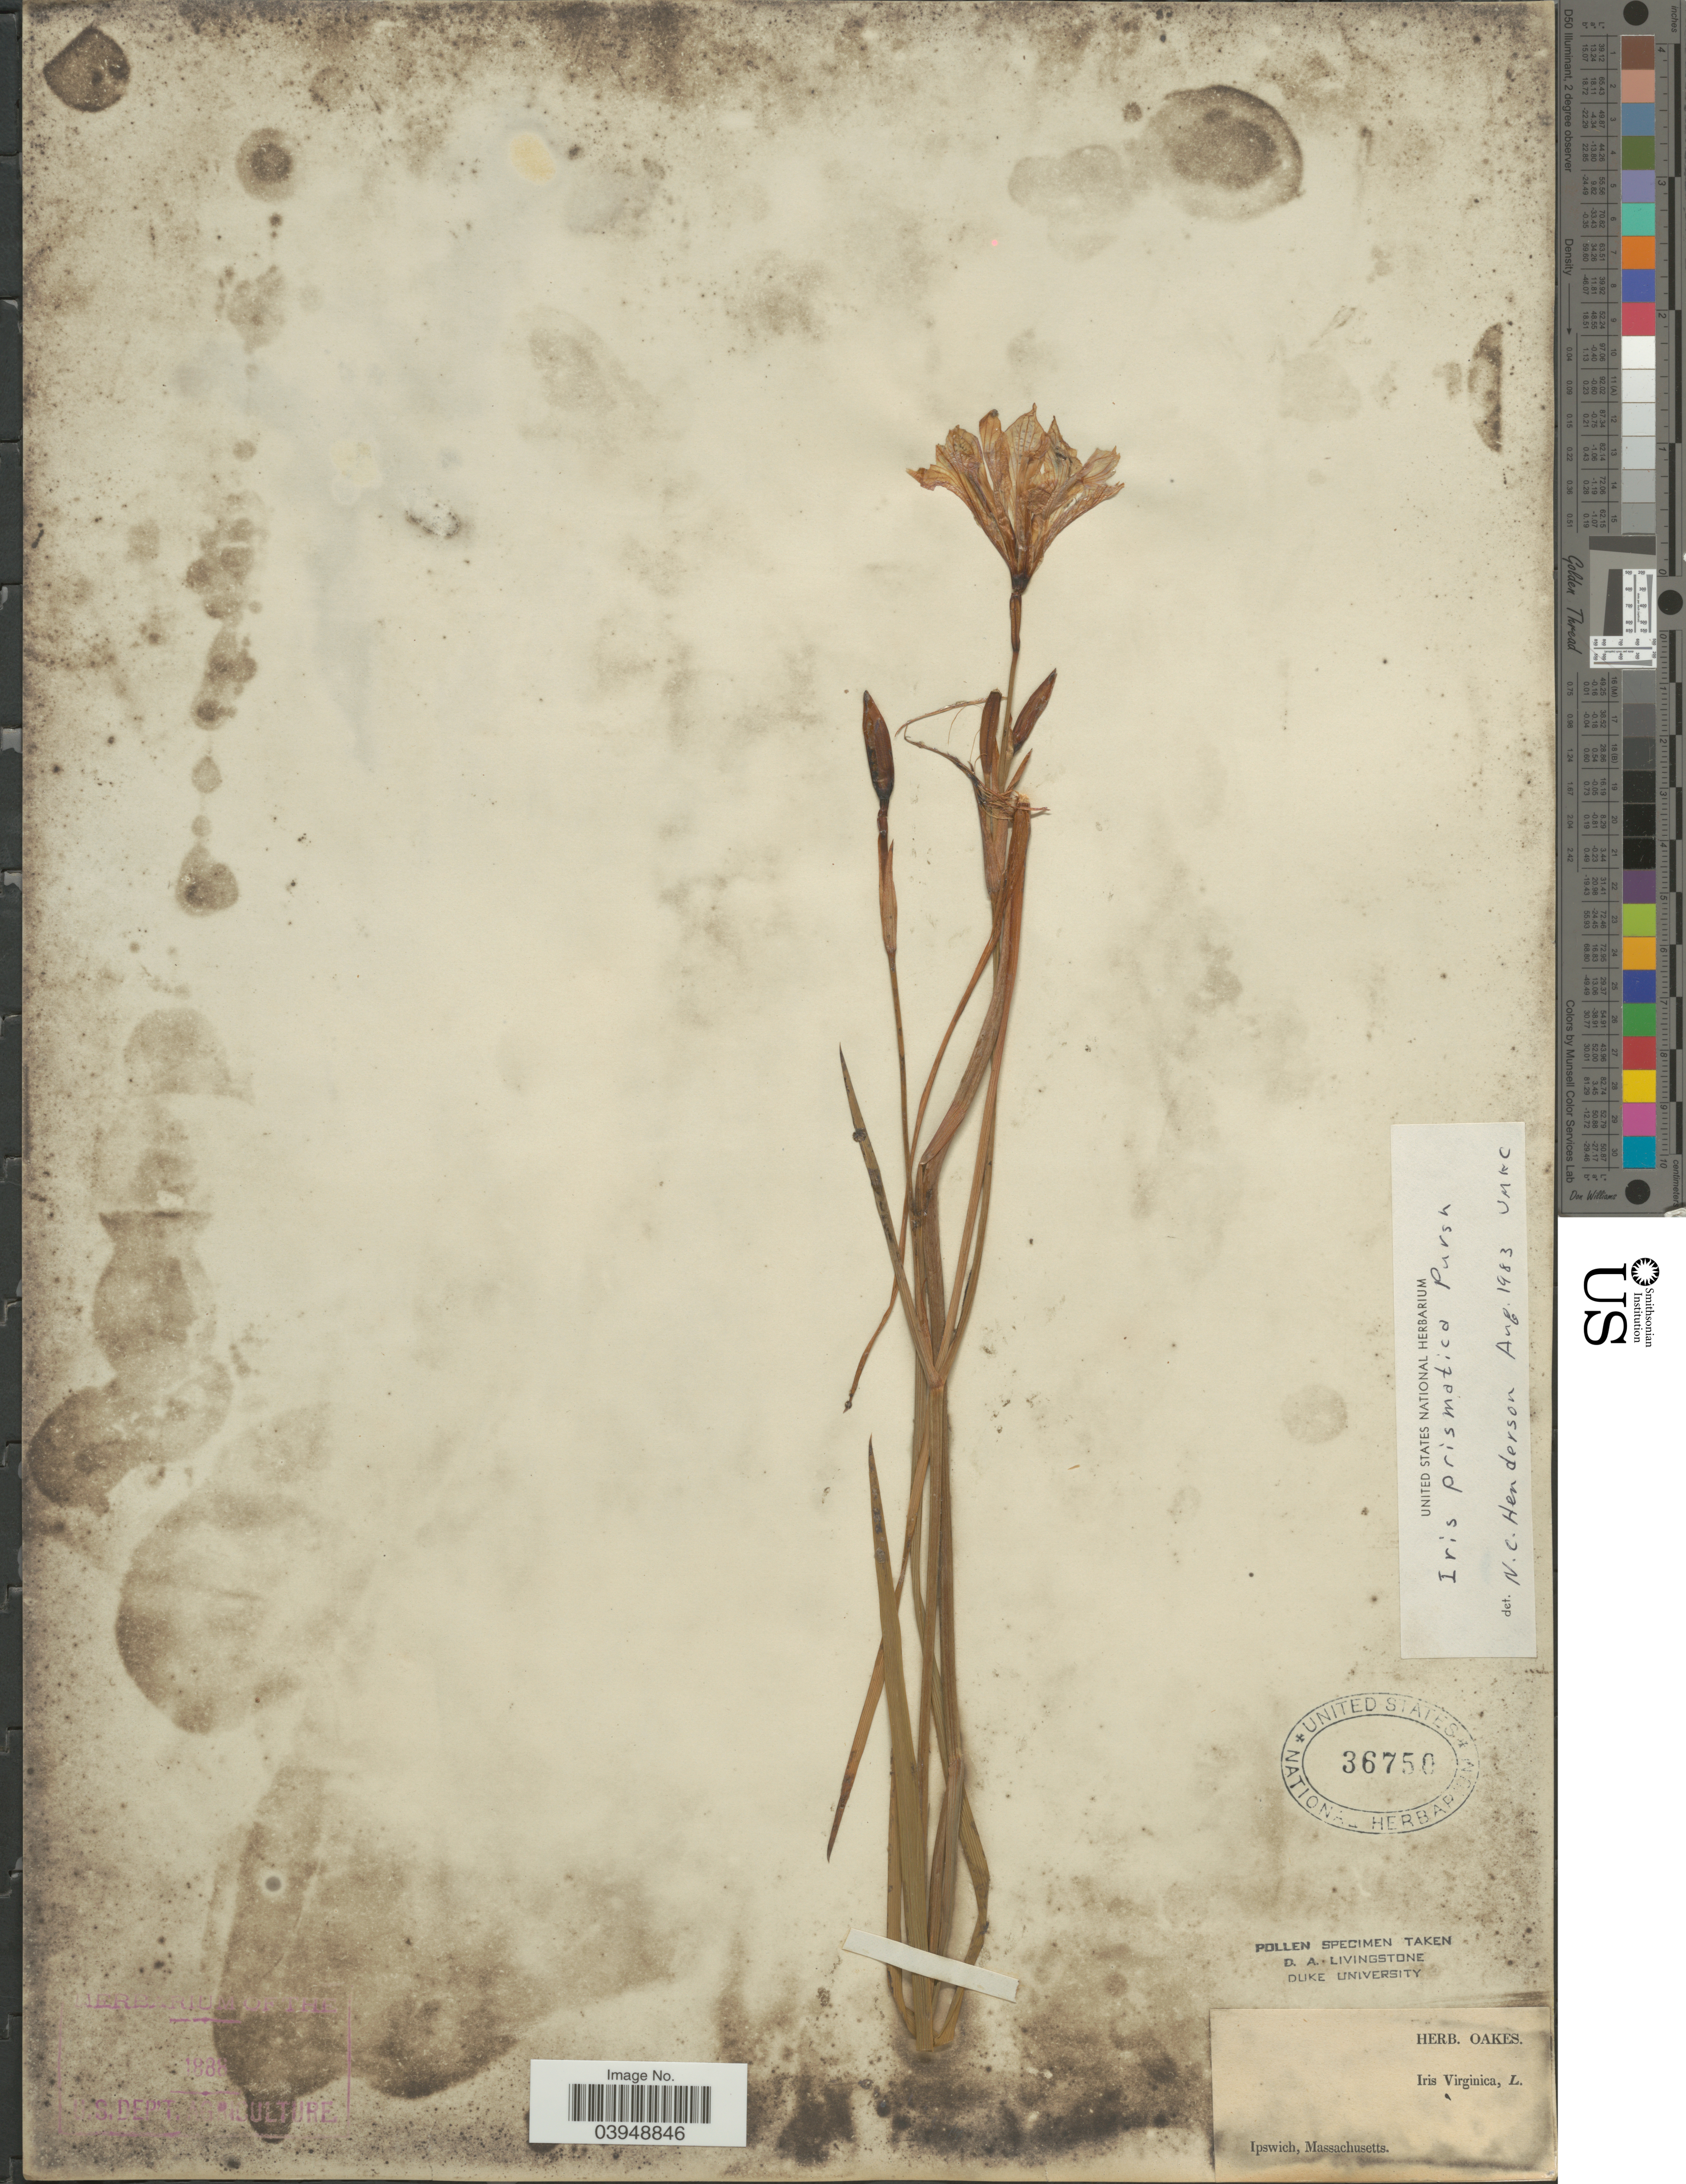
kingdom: Plantae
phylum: Tracheophyta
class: Liliopsida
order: Asparagales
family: Iridaceae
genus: Iris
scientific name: Iris prismatica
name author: Pursh ex Ker Gawl.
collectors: ex herb. Oakes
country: United States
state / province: Massachusetts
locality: Ipswich.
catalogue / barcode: US 36750